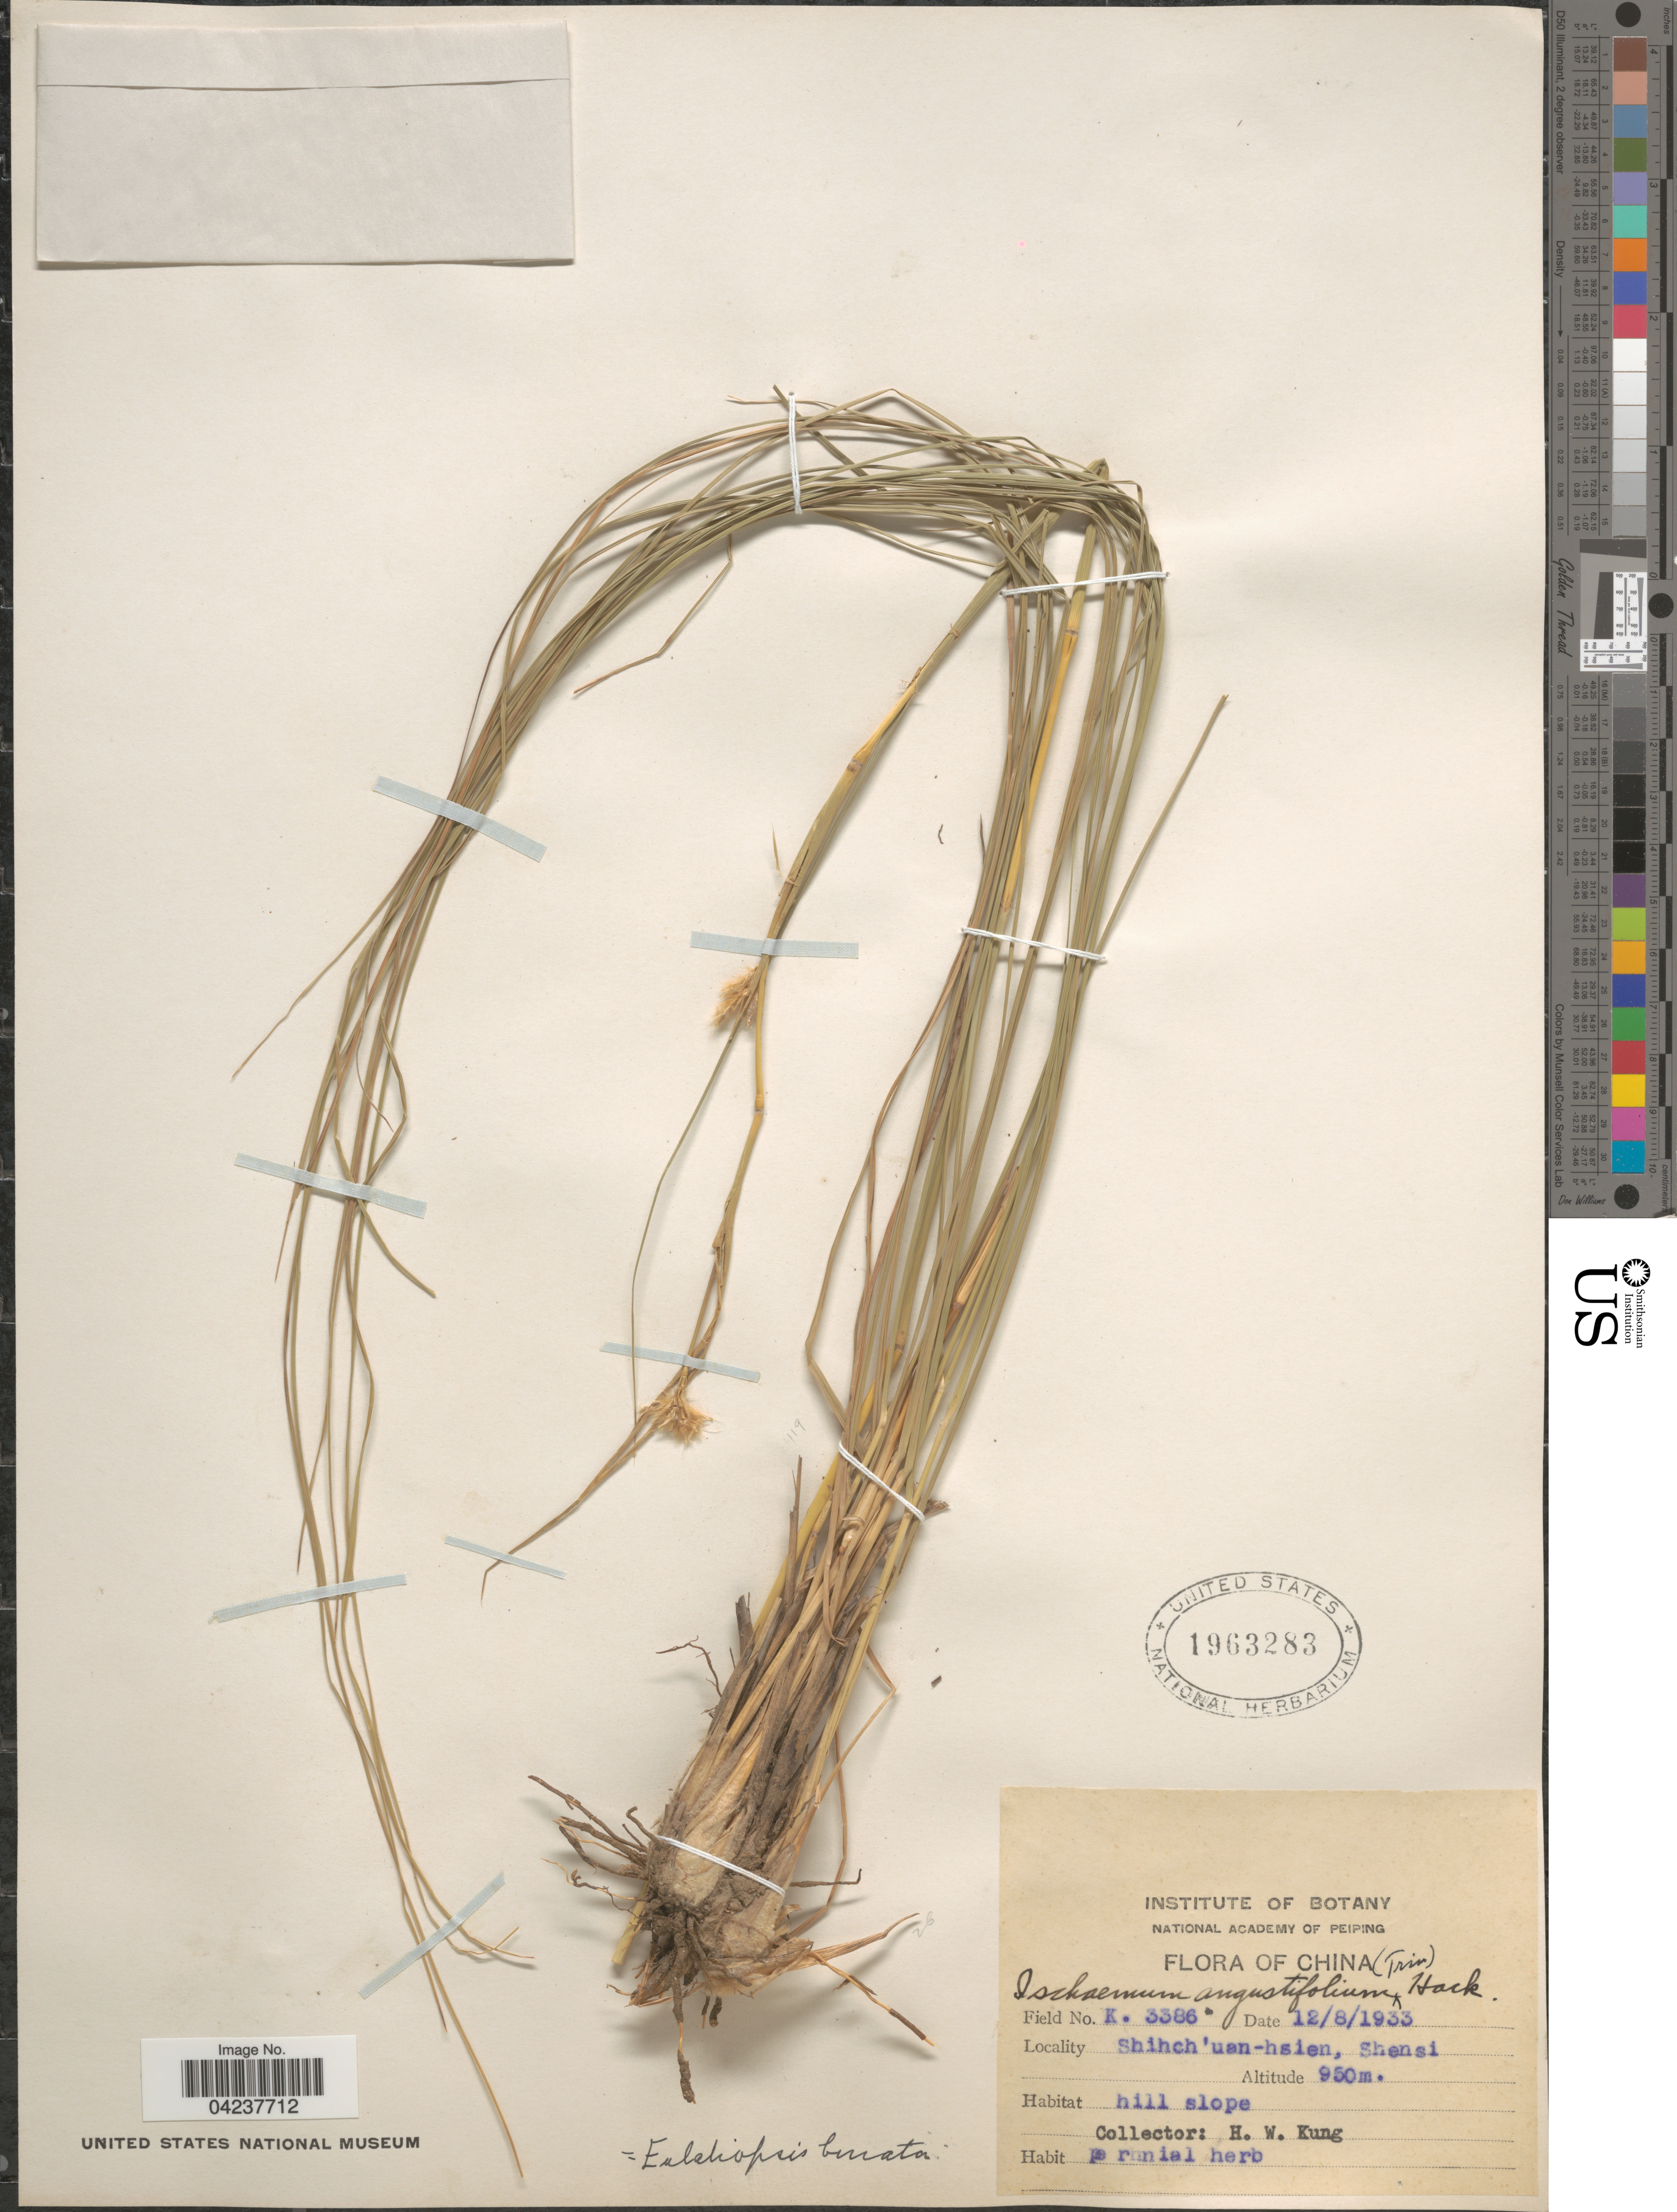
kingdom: Plantae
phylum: Tracheophyta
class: Liliopsida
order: Poales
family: Poaceae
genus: Eulaliopsis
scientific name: Eulaliopsis binata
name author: (Retz.) C. E. Hubb.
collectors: H. Kung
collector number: K. 3386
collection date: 1933-08-12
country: China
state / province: Shaanxi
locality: Shihch'uan-hsien, Shensi.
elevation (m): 950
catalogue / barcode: US 1963283